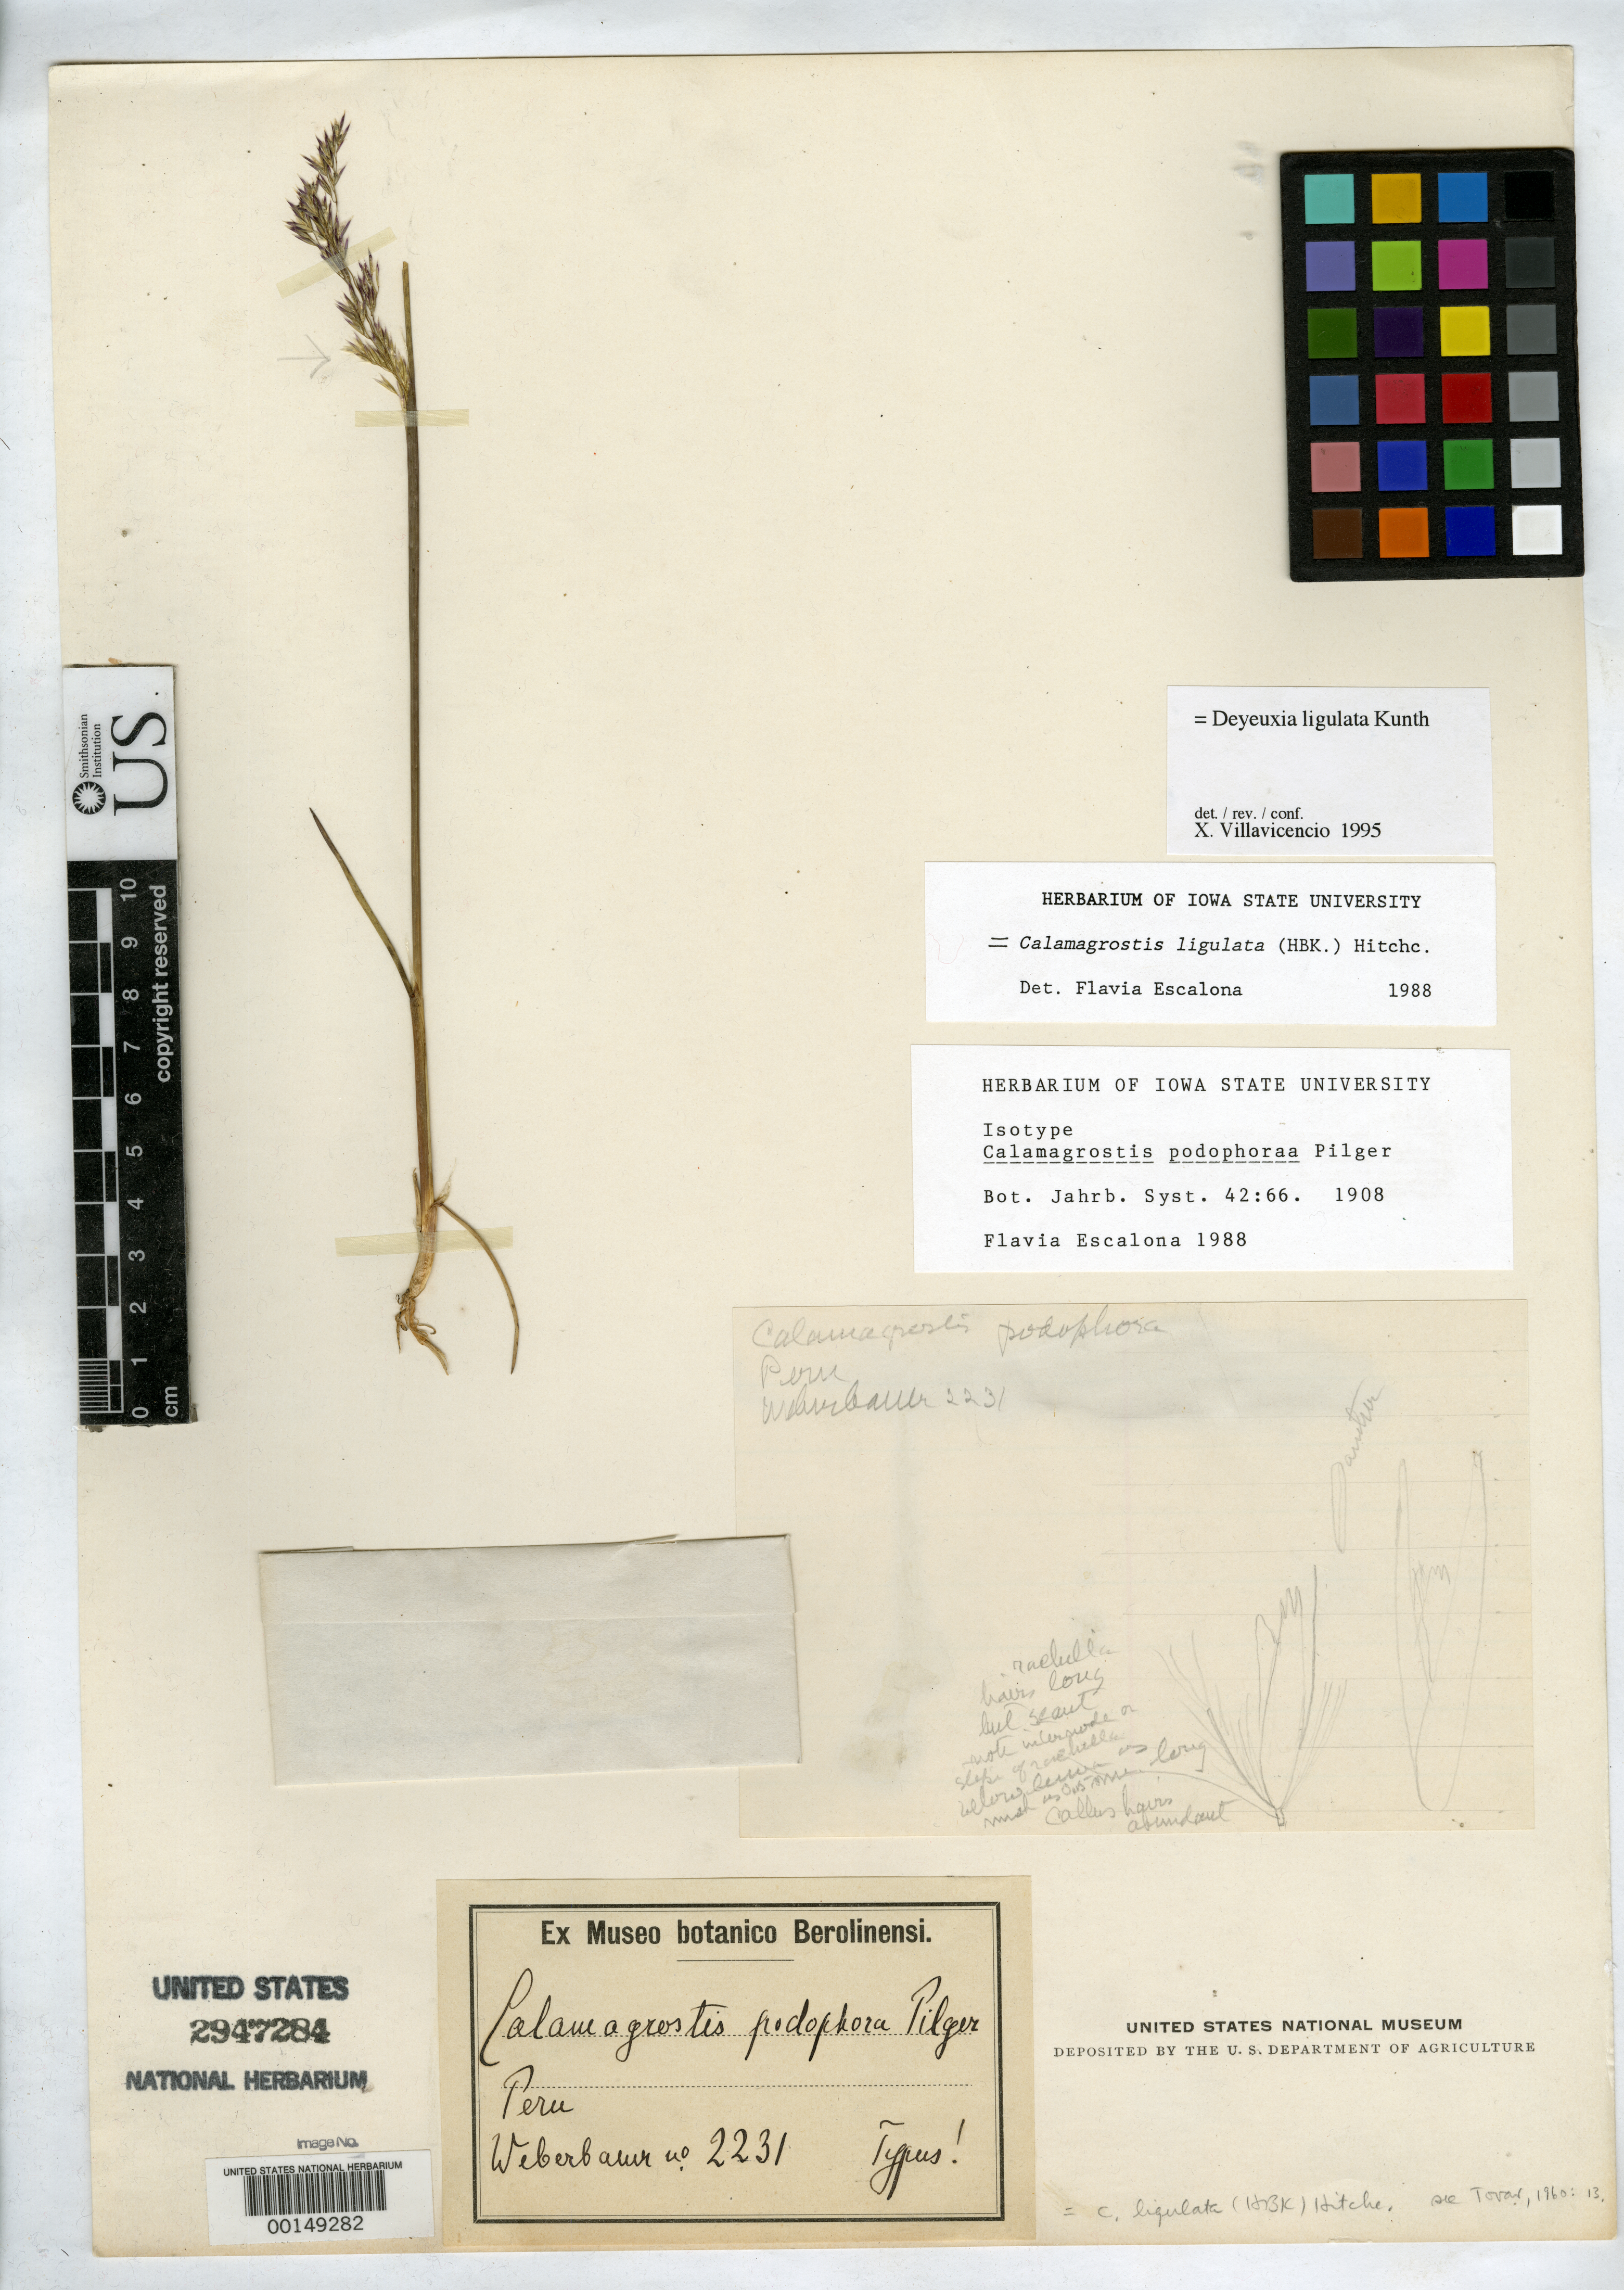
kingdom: Plantae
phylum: Tracheophyta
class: Liliopsida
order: Poales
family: Poaceae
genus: Calamagrostis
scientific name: Calamagrostis podophora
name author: Pilg.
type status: Isotype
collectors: A. Weberbauer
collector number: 2231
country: Peru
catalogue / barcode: US 2947284